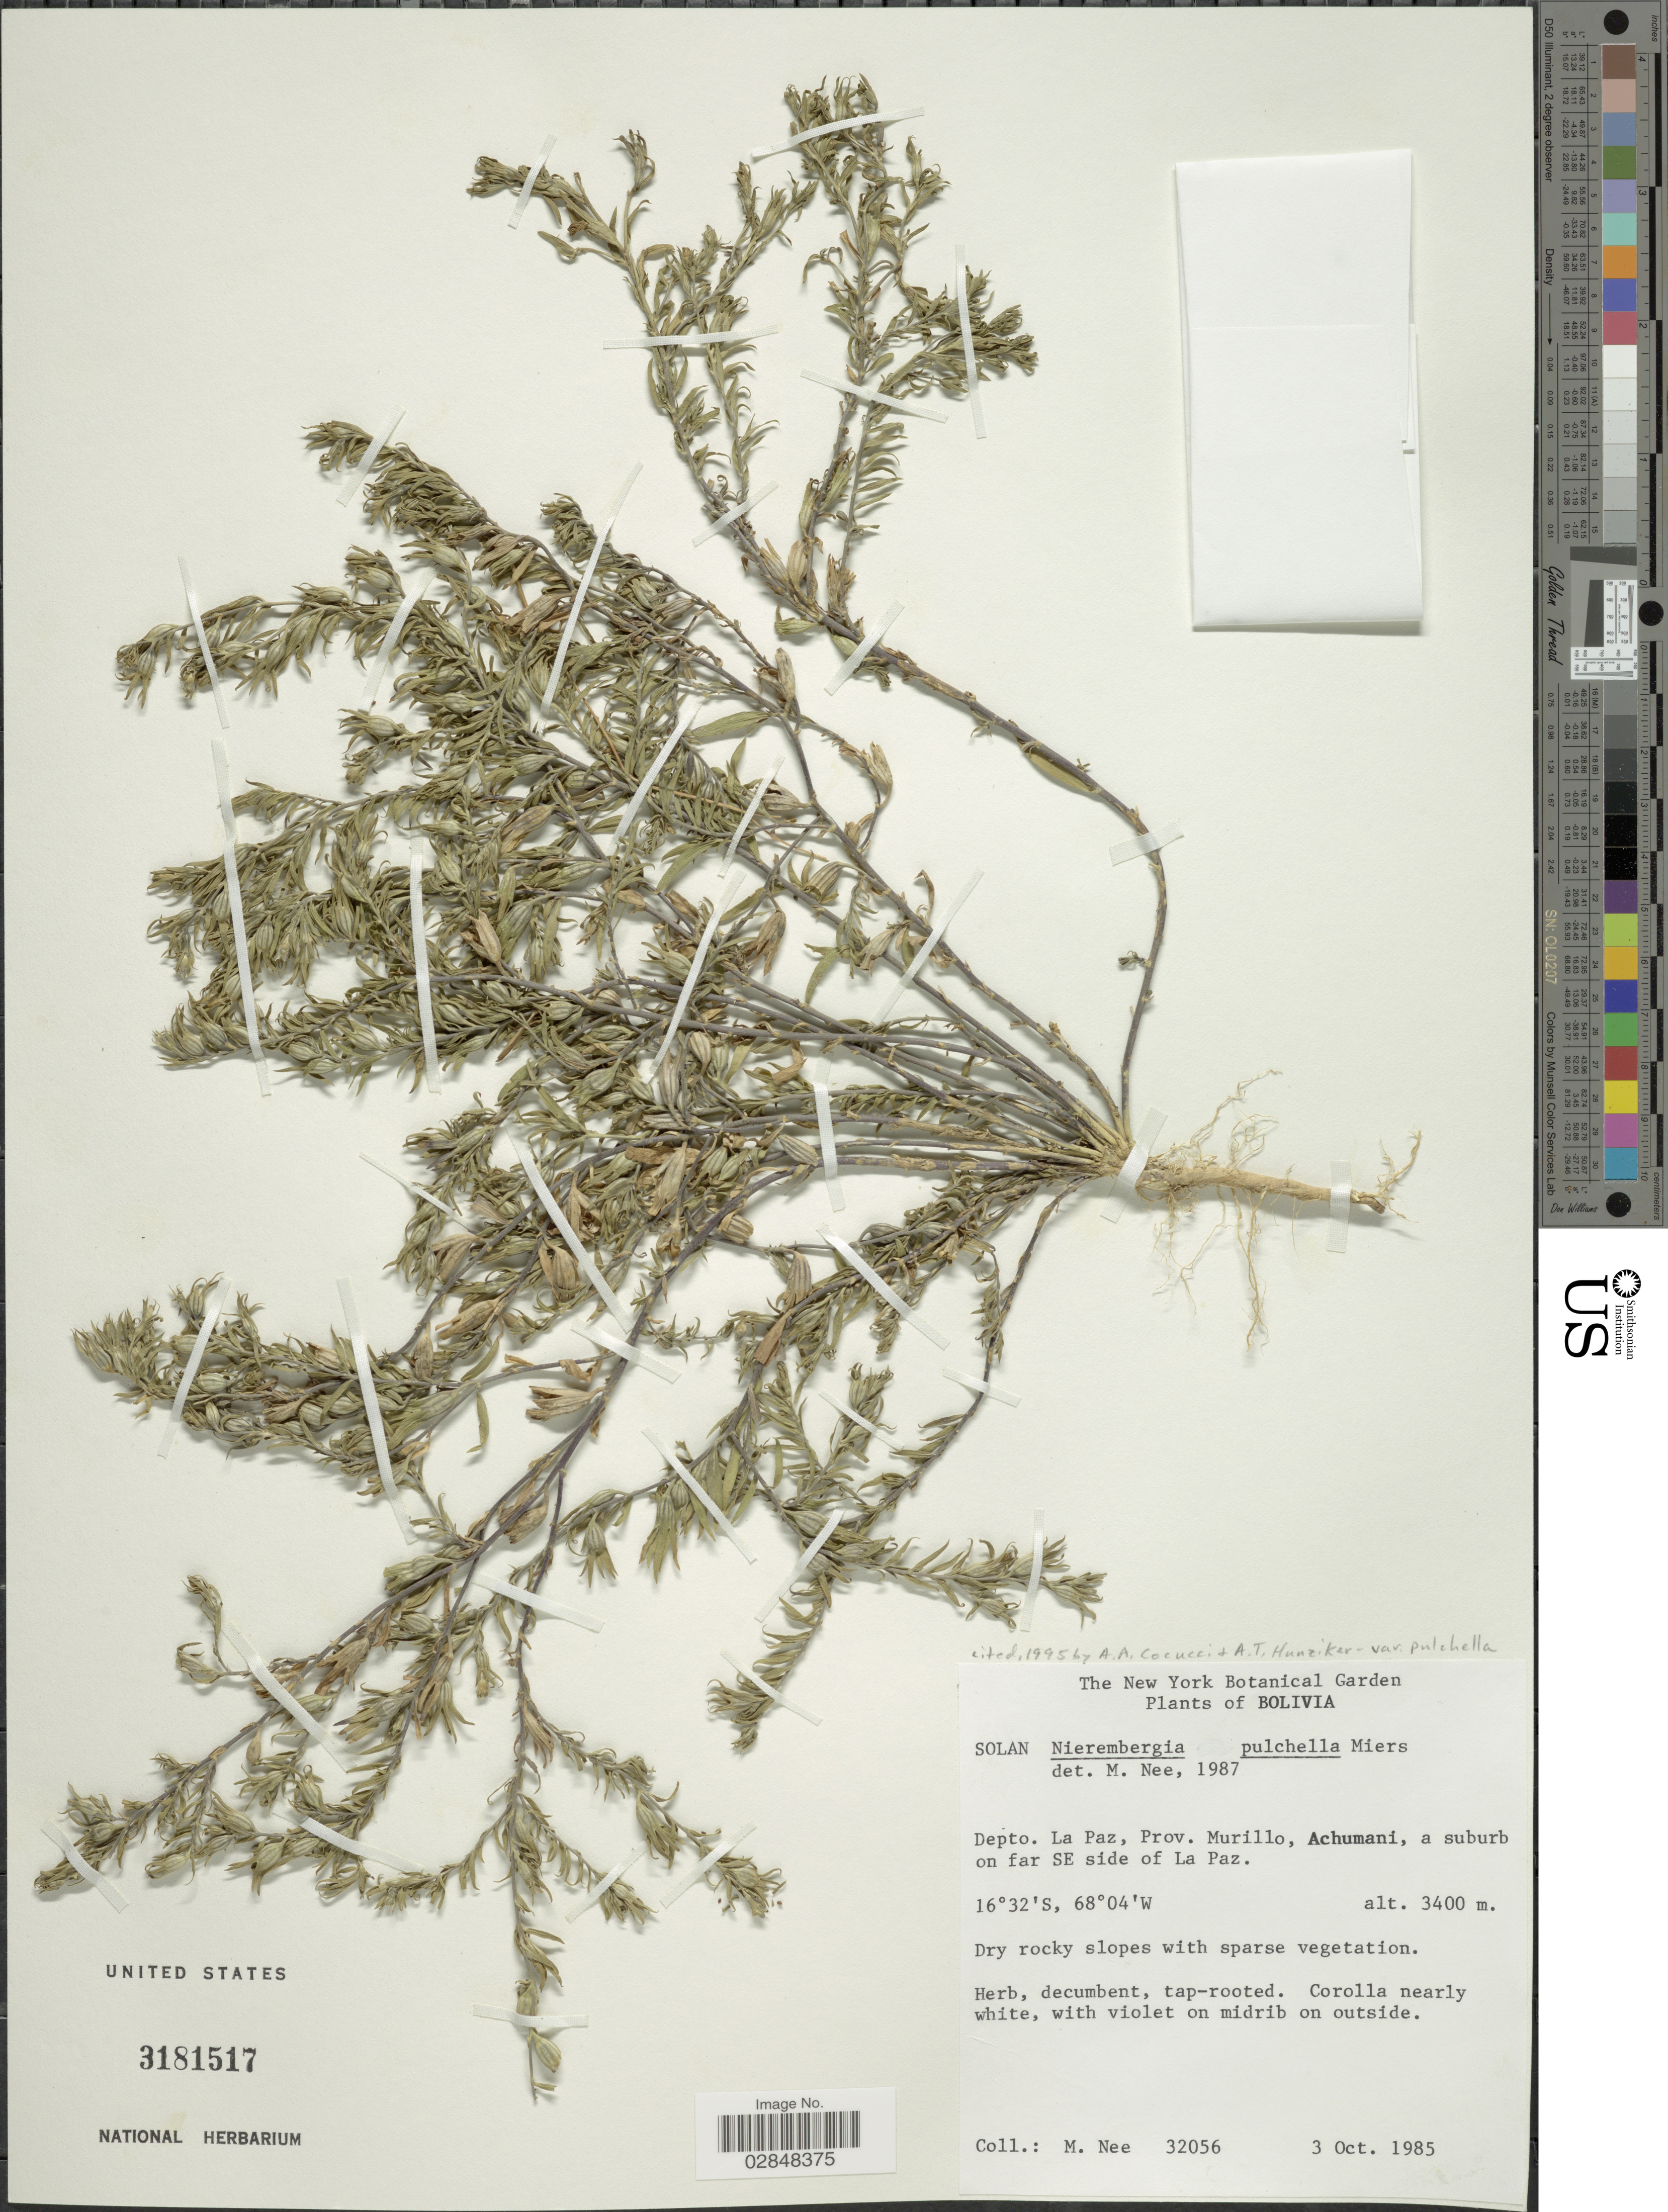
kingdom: Plantae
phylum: Tracheophyta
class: Magnoliopsida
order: Solanales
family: Solanaceae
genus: Nierembergia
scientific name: Nierembergia pulchella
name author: Miers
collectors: M. Nee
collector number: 32056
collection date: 1985-10-03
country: Bolivia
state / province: La Paz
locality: Depto. La Paz, Prov. Murillo, Achumani, a suburb on far SE side of La Paz.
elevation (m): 3400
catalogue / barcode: US 3181517